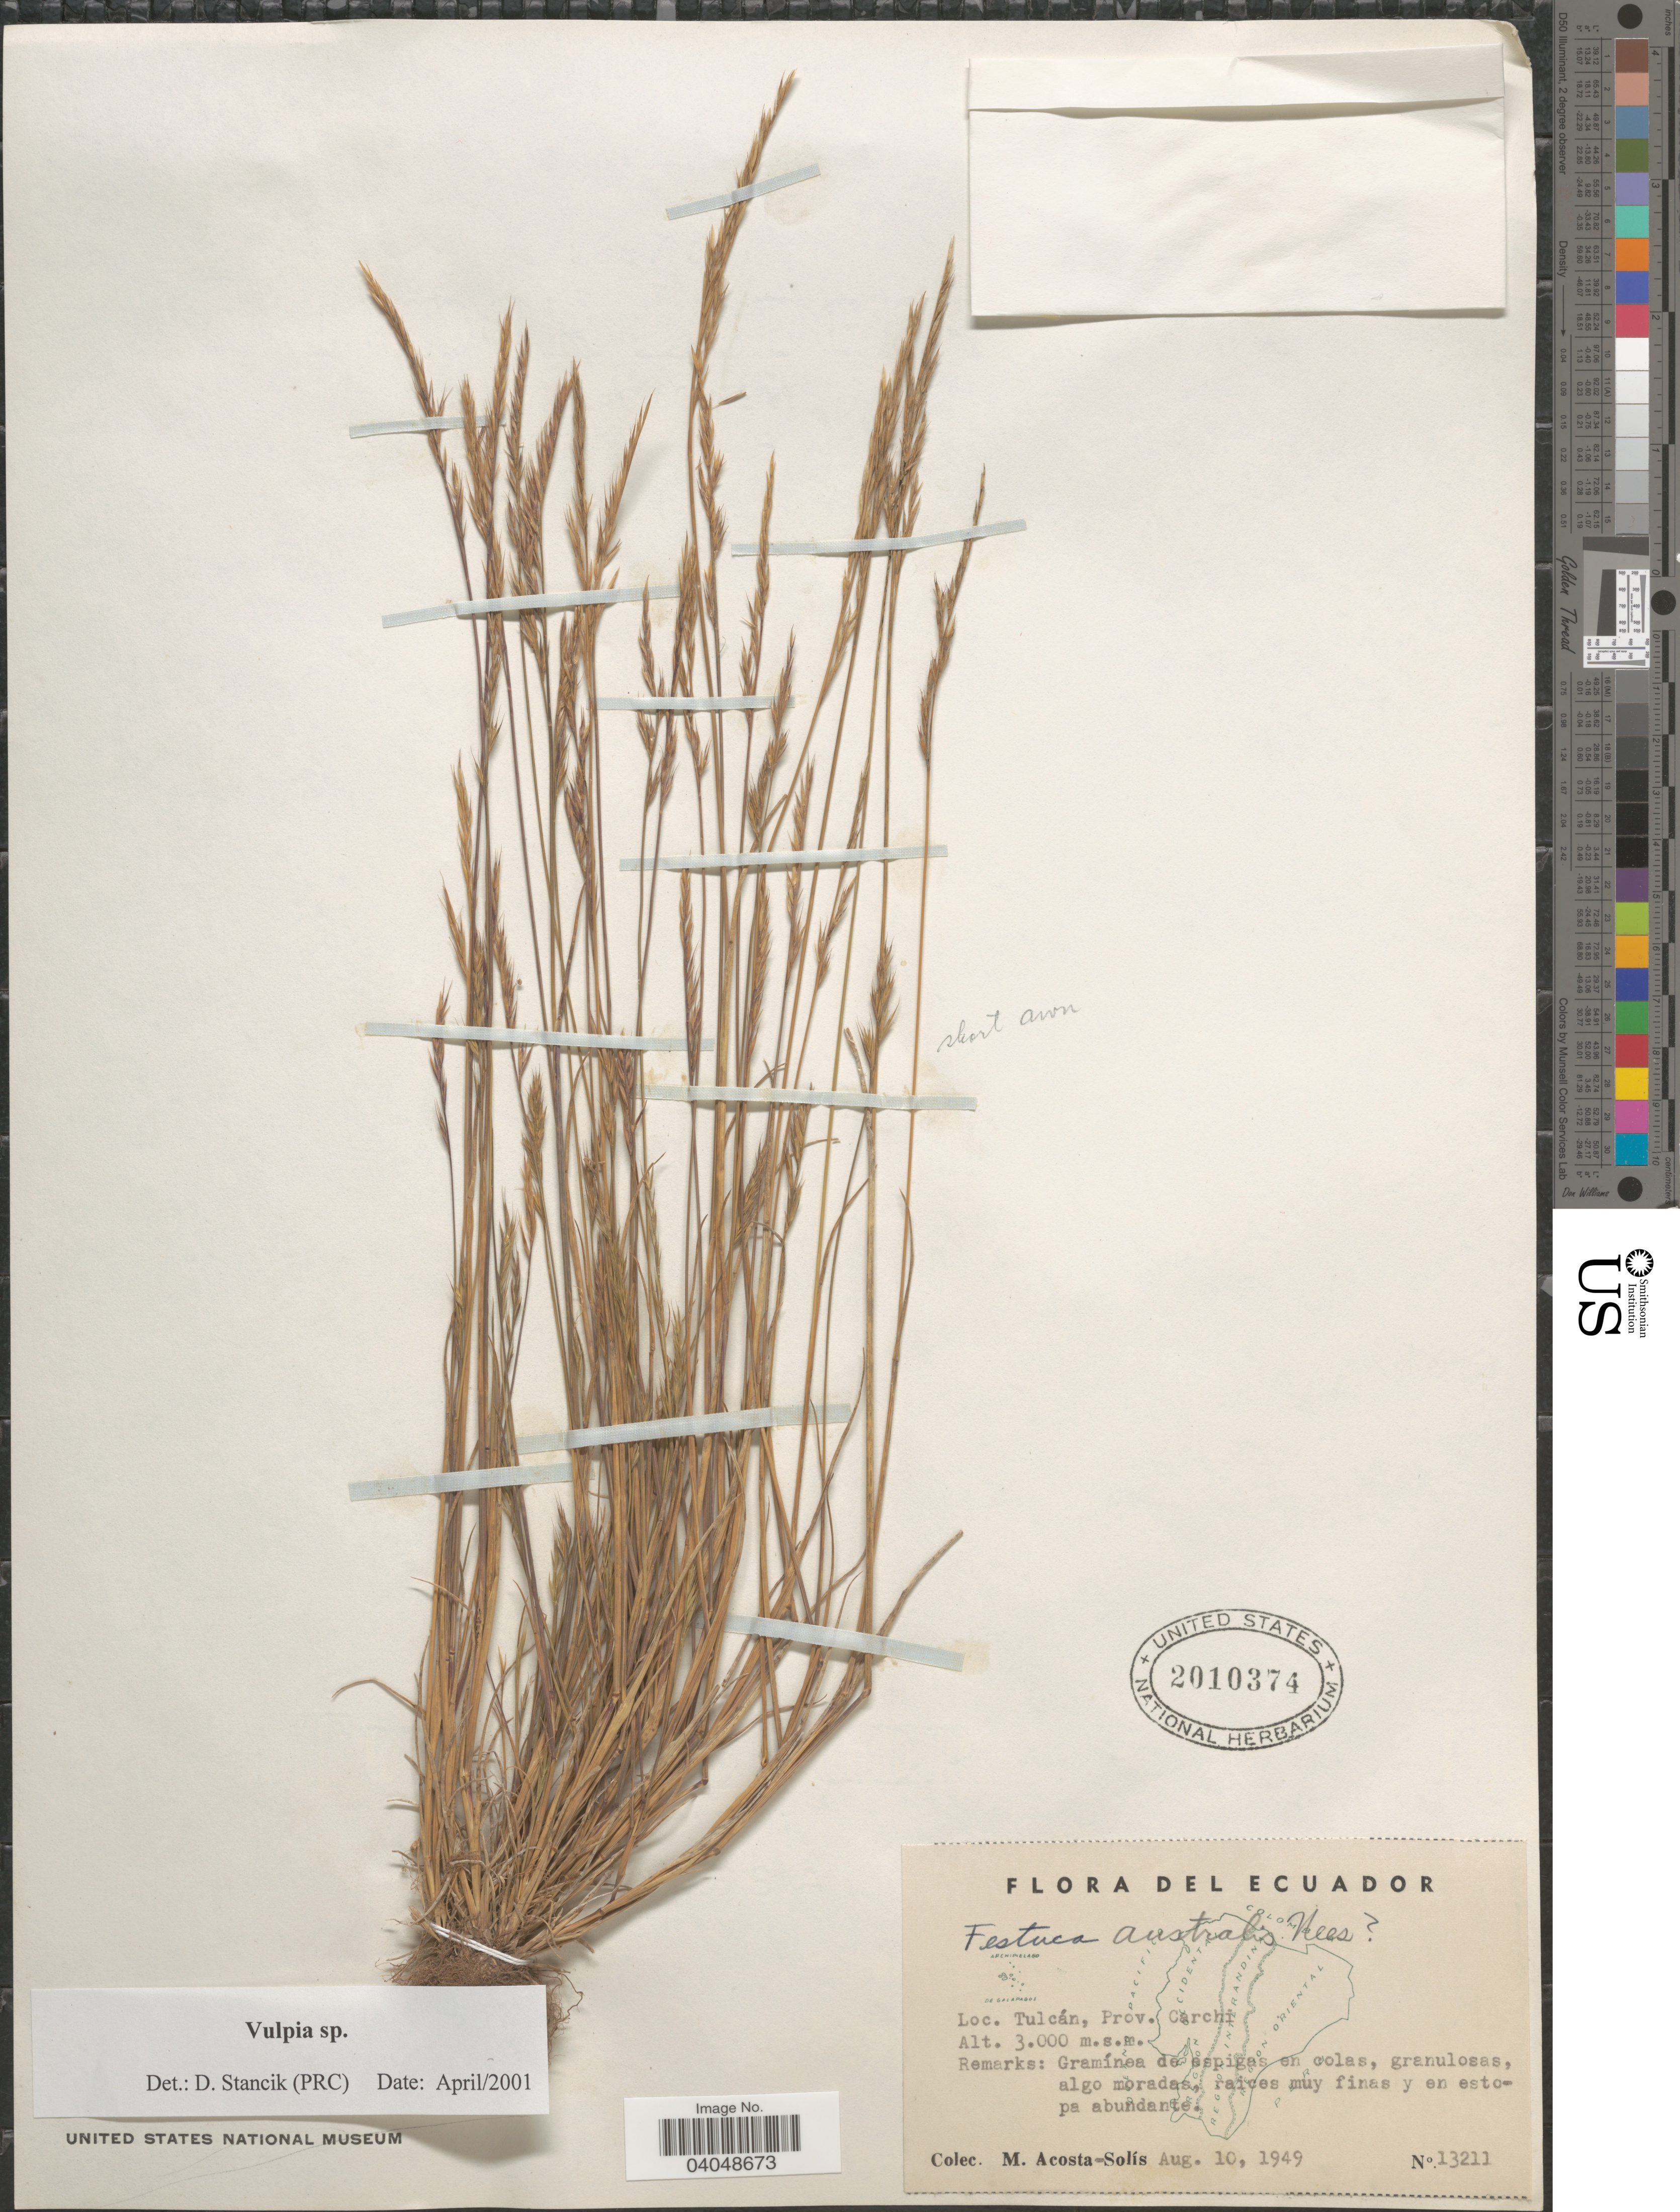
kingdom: Plantae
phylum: Tracheophyta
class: Liliopsida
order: Poales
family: Poaceae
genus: Festuca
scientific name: Festuca sp.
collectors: M. Acosta Solis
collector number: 13211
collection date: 1949-08-10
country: Ecuador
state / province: Carchi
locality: Tulcán.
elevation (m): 3000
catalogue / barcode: US 2010374